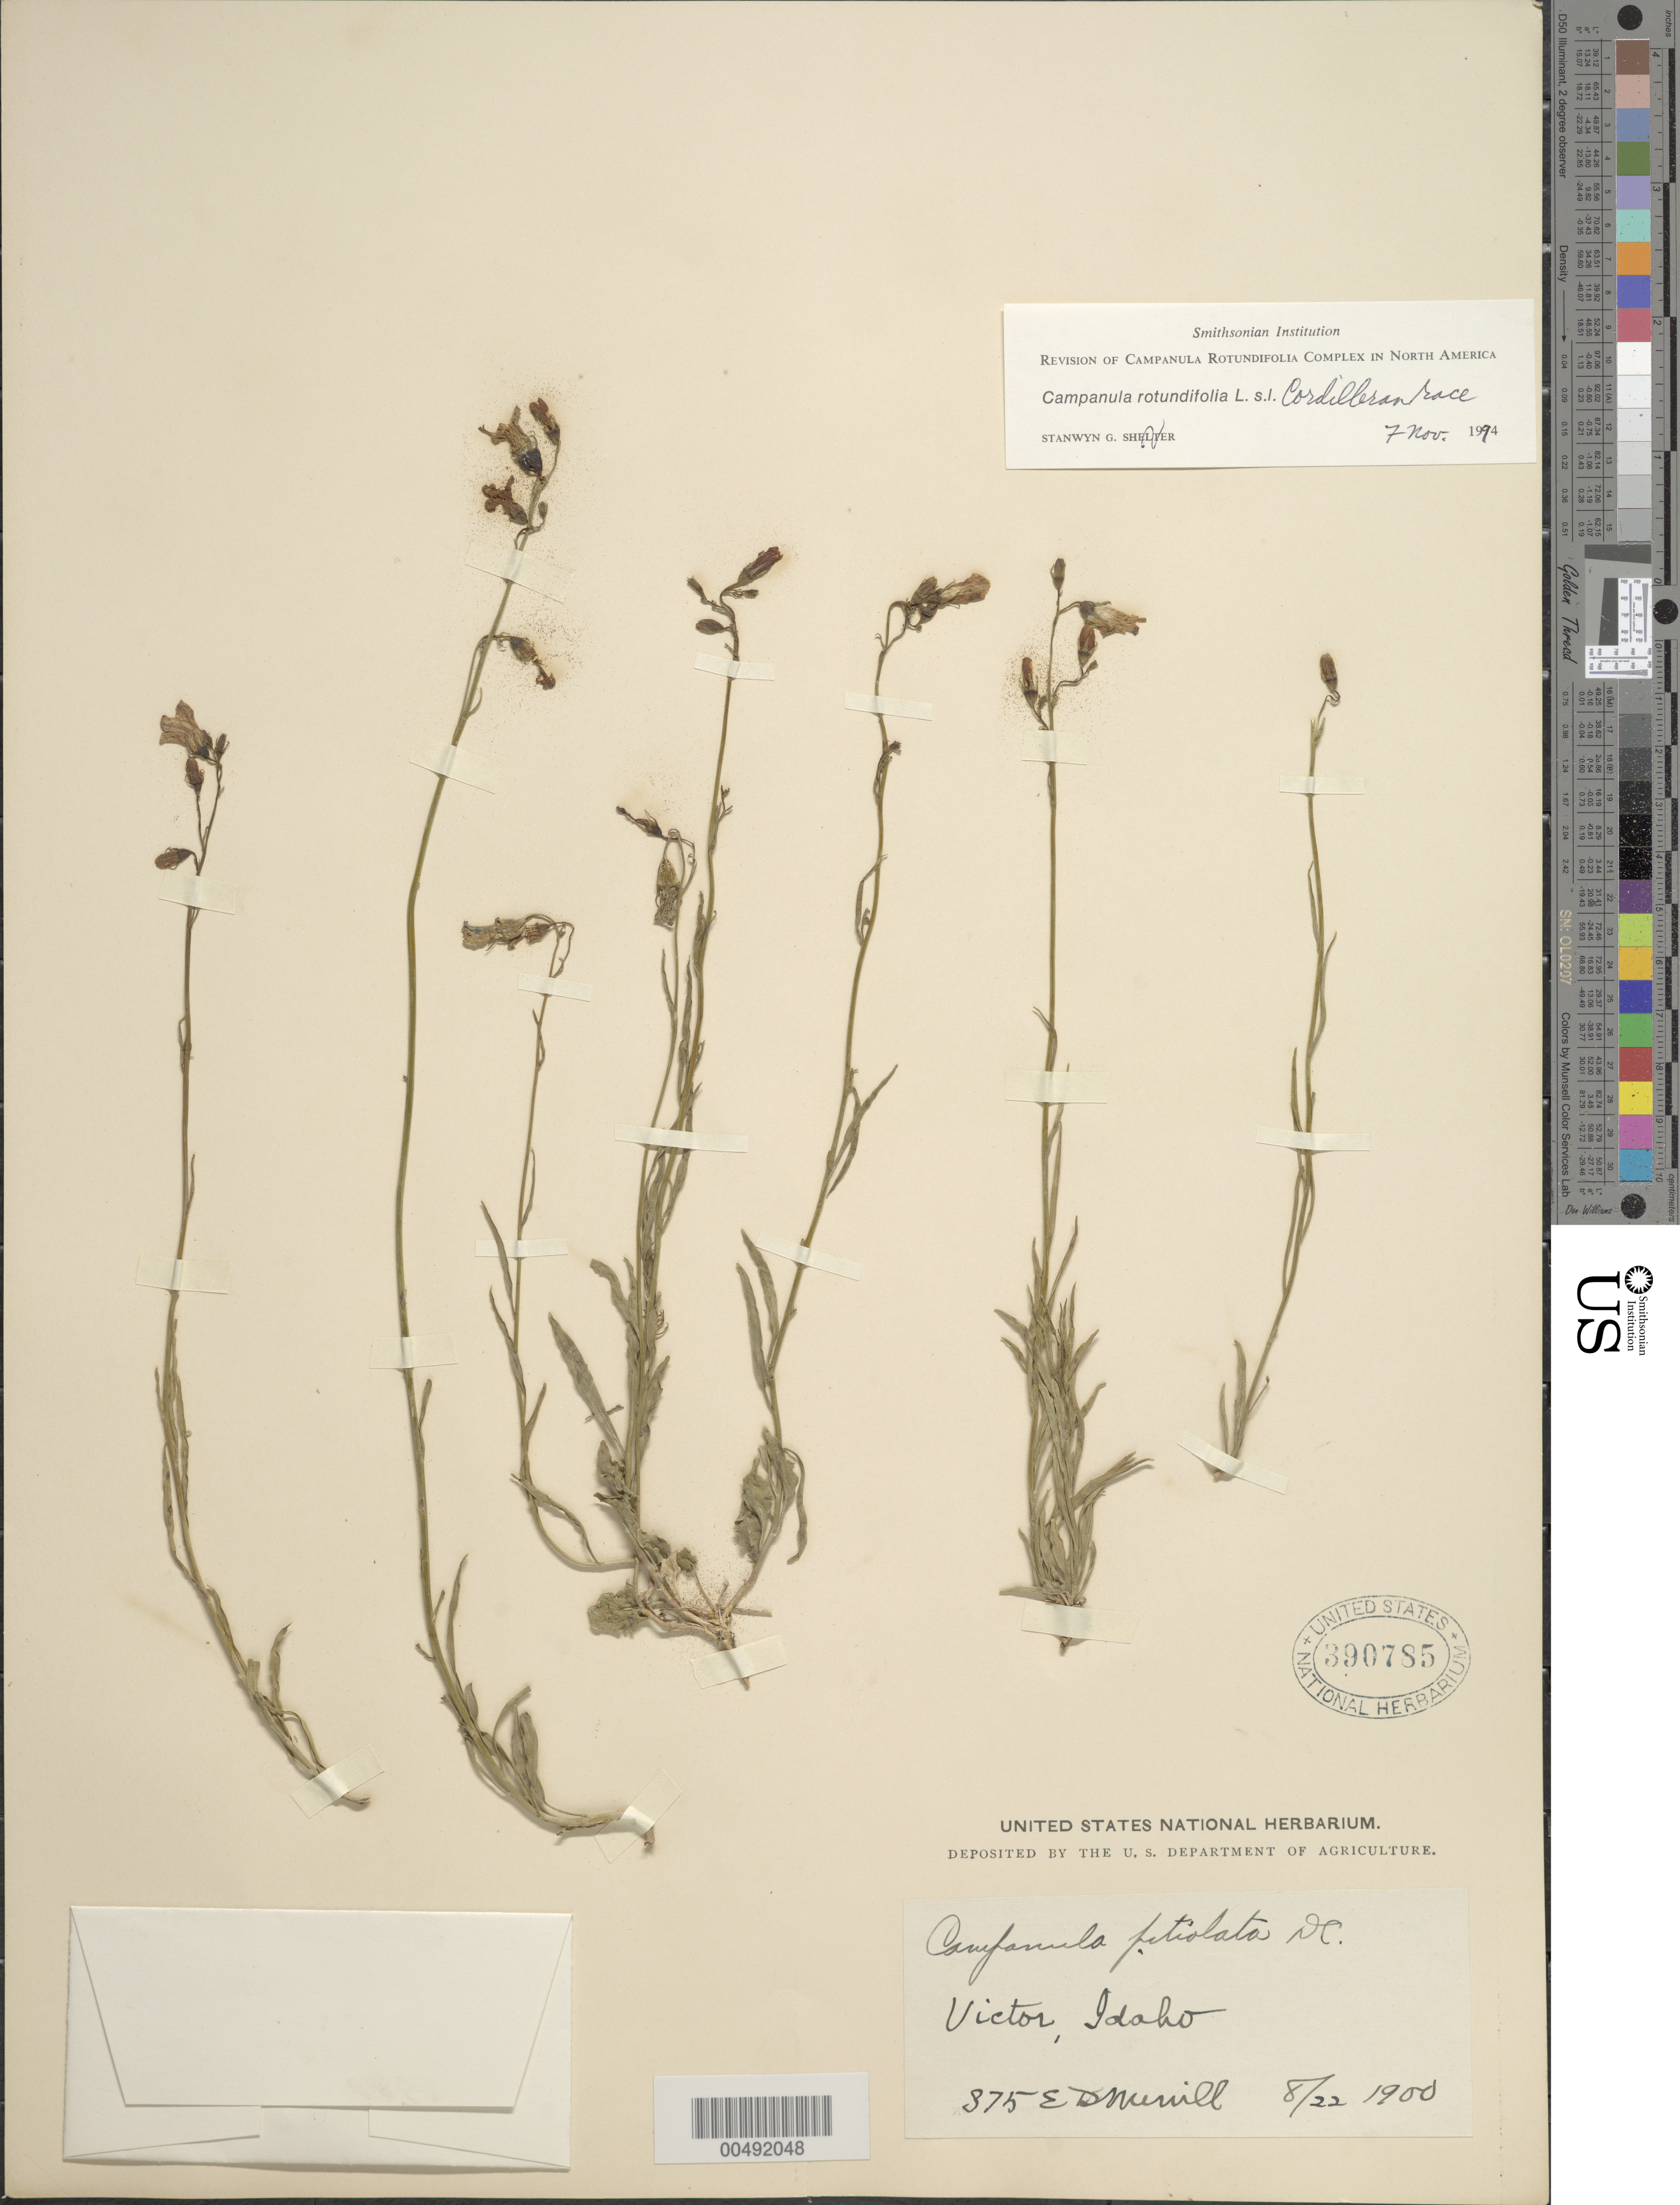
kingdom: Plantae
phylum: Tracheophyta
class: Magnoliopsida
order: Asterales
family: Campanulaceae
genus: Campanula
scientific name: Campanula rotundifolia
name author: L.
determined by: Shetler, Stanwyn G., (US), NMNH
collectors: E. D. Merrill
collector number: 375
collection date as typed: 22 Aug 1900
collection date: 1900-08-22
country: United States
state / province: Idaho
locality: Victor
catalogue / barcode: US 390785